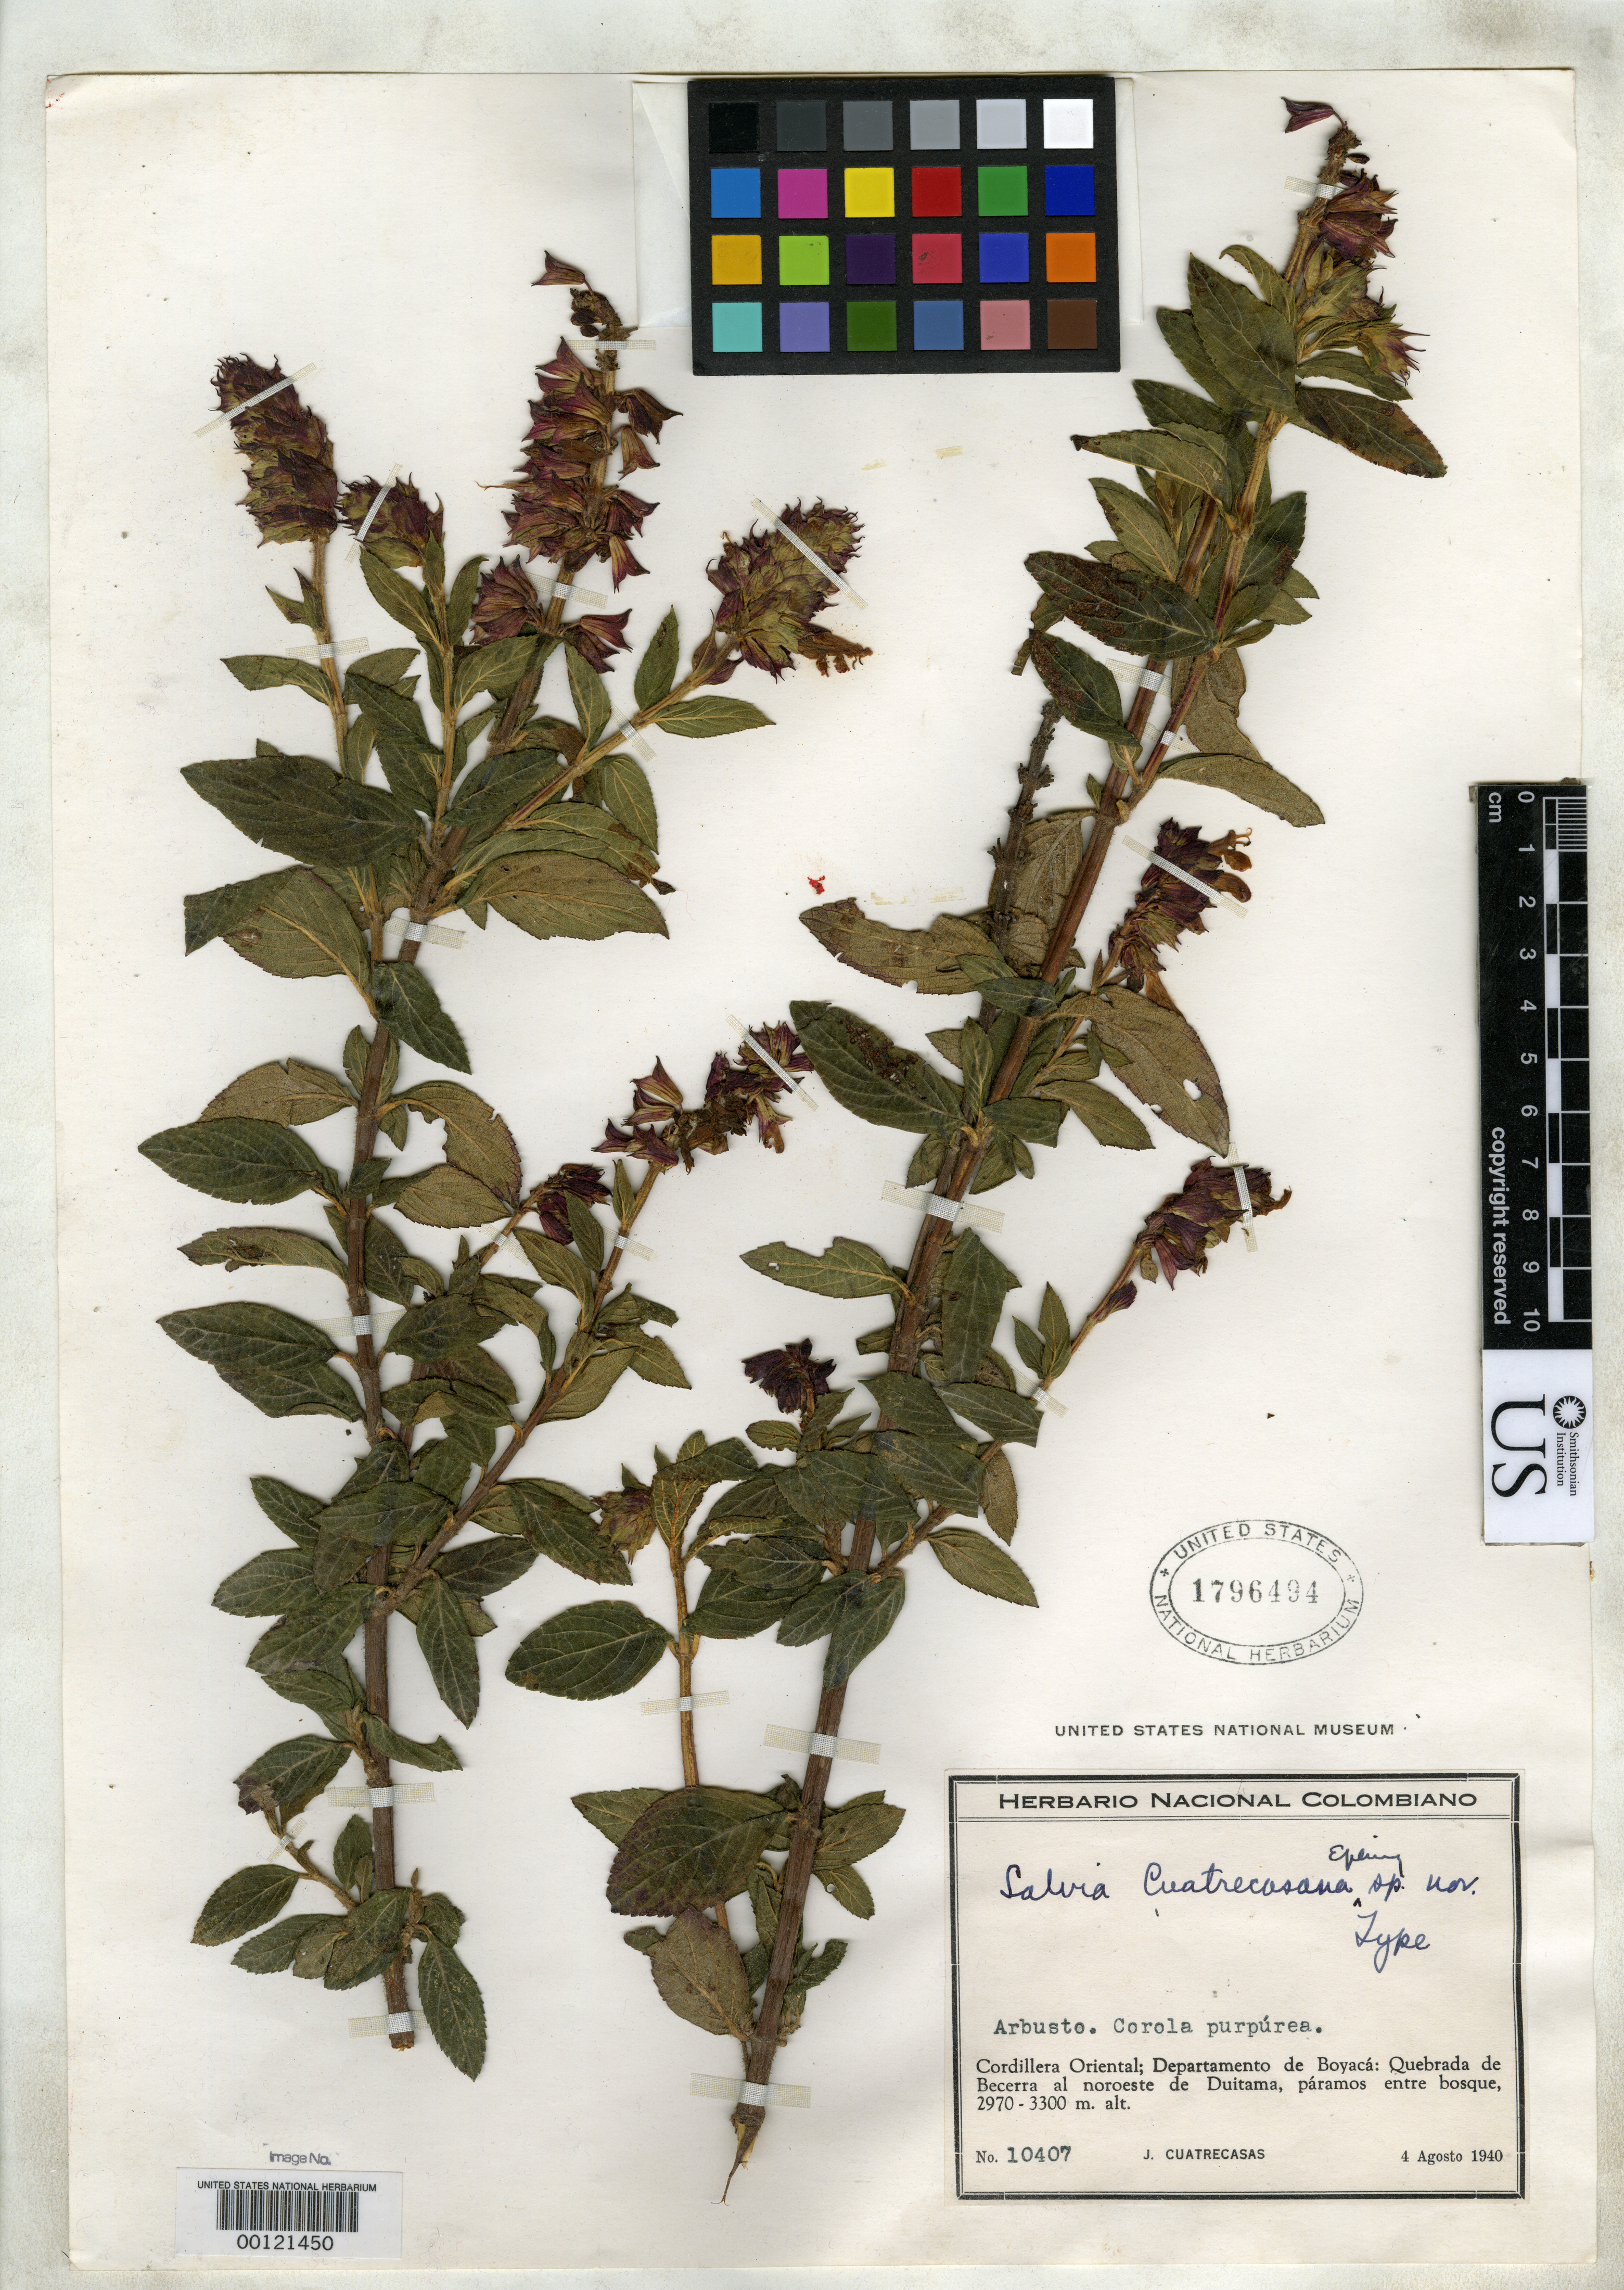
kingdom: Plantae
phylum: Tracheophyta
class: Magnoliopsida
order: Lamiales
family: Lamiaceae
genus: Salvia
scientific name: Salvia cuatrecasana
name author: Epling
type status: Holotype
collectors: J. Cuatrecasas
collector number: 10407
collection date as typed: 04 Aug 1904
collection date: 1904-08-04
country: Colombia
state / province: Boyacá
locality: Duitama.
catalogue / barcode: US 1796494